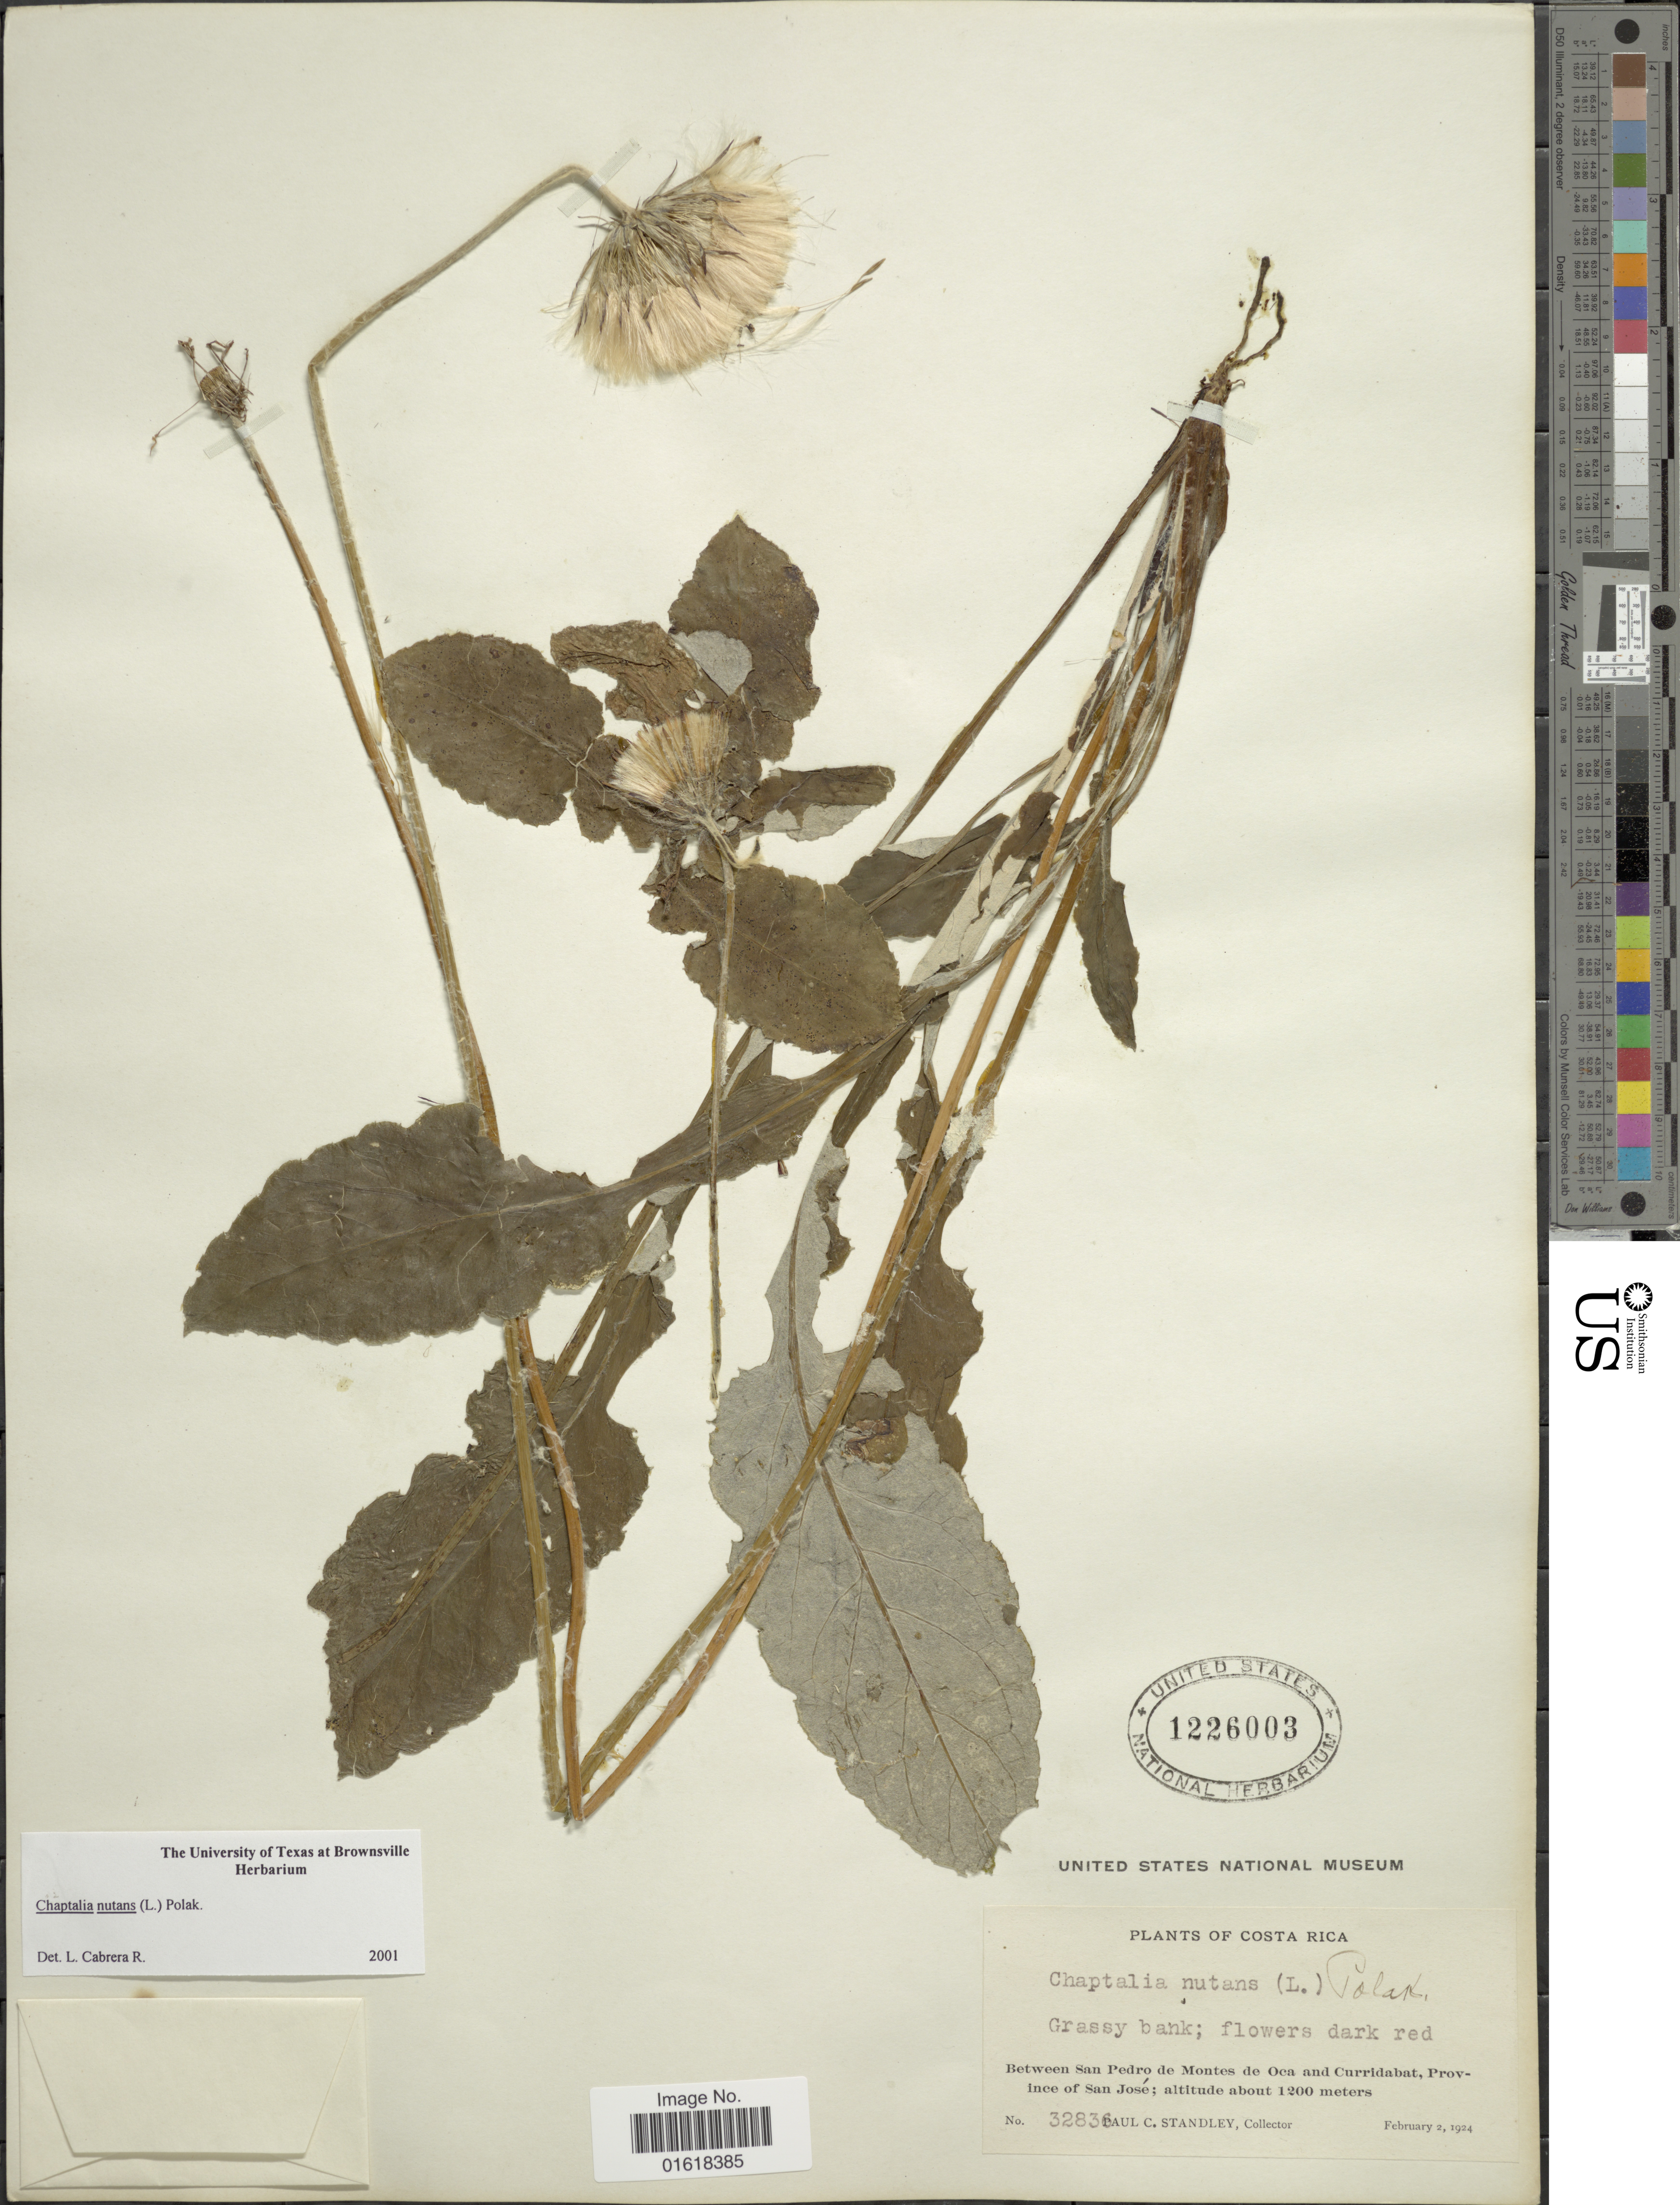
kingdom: Plantae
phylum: Tracheophyta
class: Magnoliopsida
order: Asterales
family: Asteraceae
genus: Chaptalia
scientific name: Chaptalia nutans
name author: (L.) Pol.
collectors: P. C. Standley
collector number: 32836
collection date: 1924-02-02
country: Costa Rica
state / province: San José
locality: Between San Pedro de Montes de Oca and Curridabat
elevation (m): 1200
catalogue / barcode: US 1226003